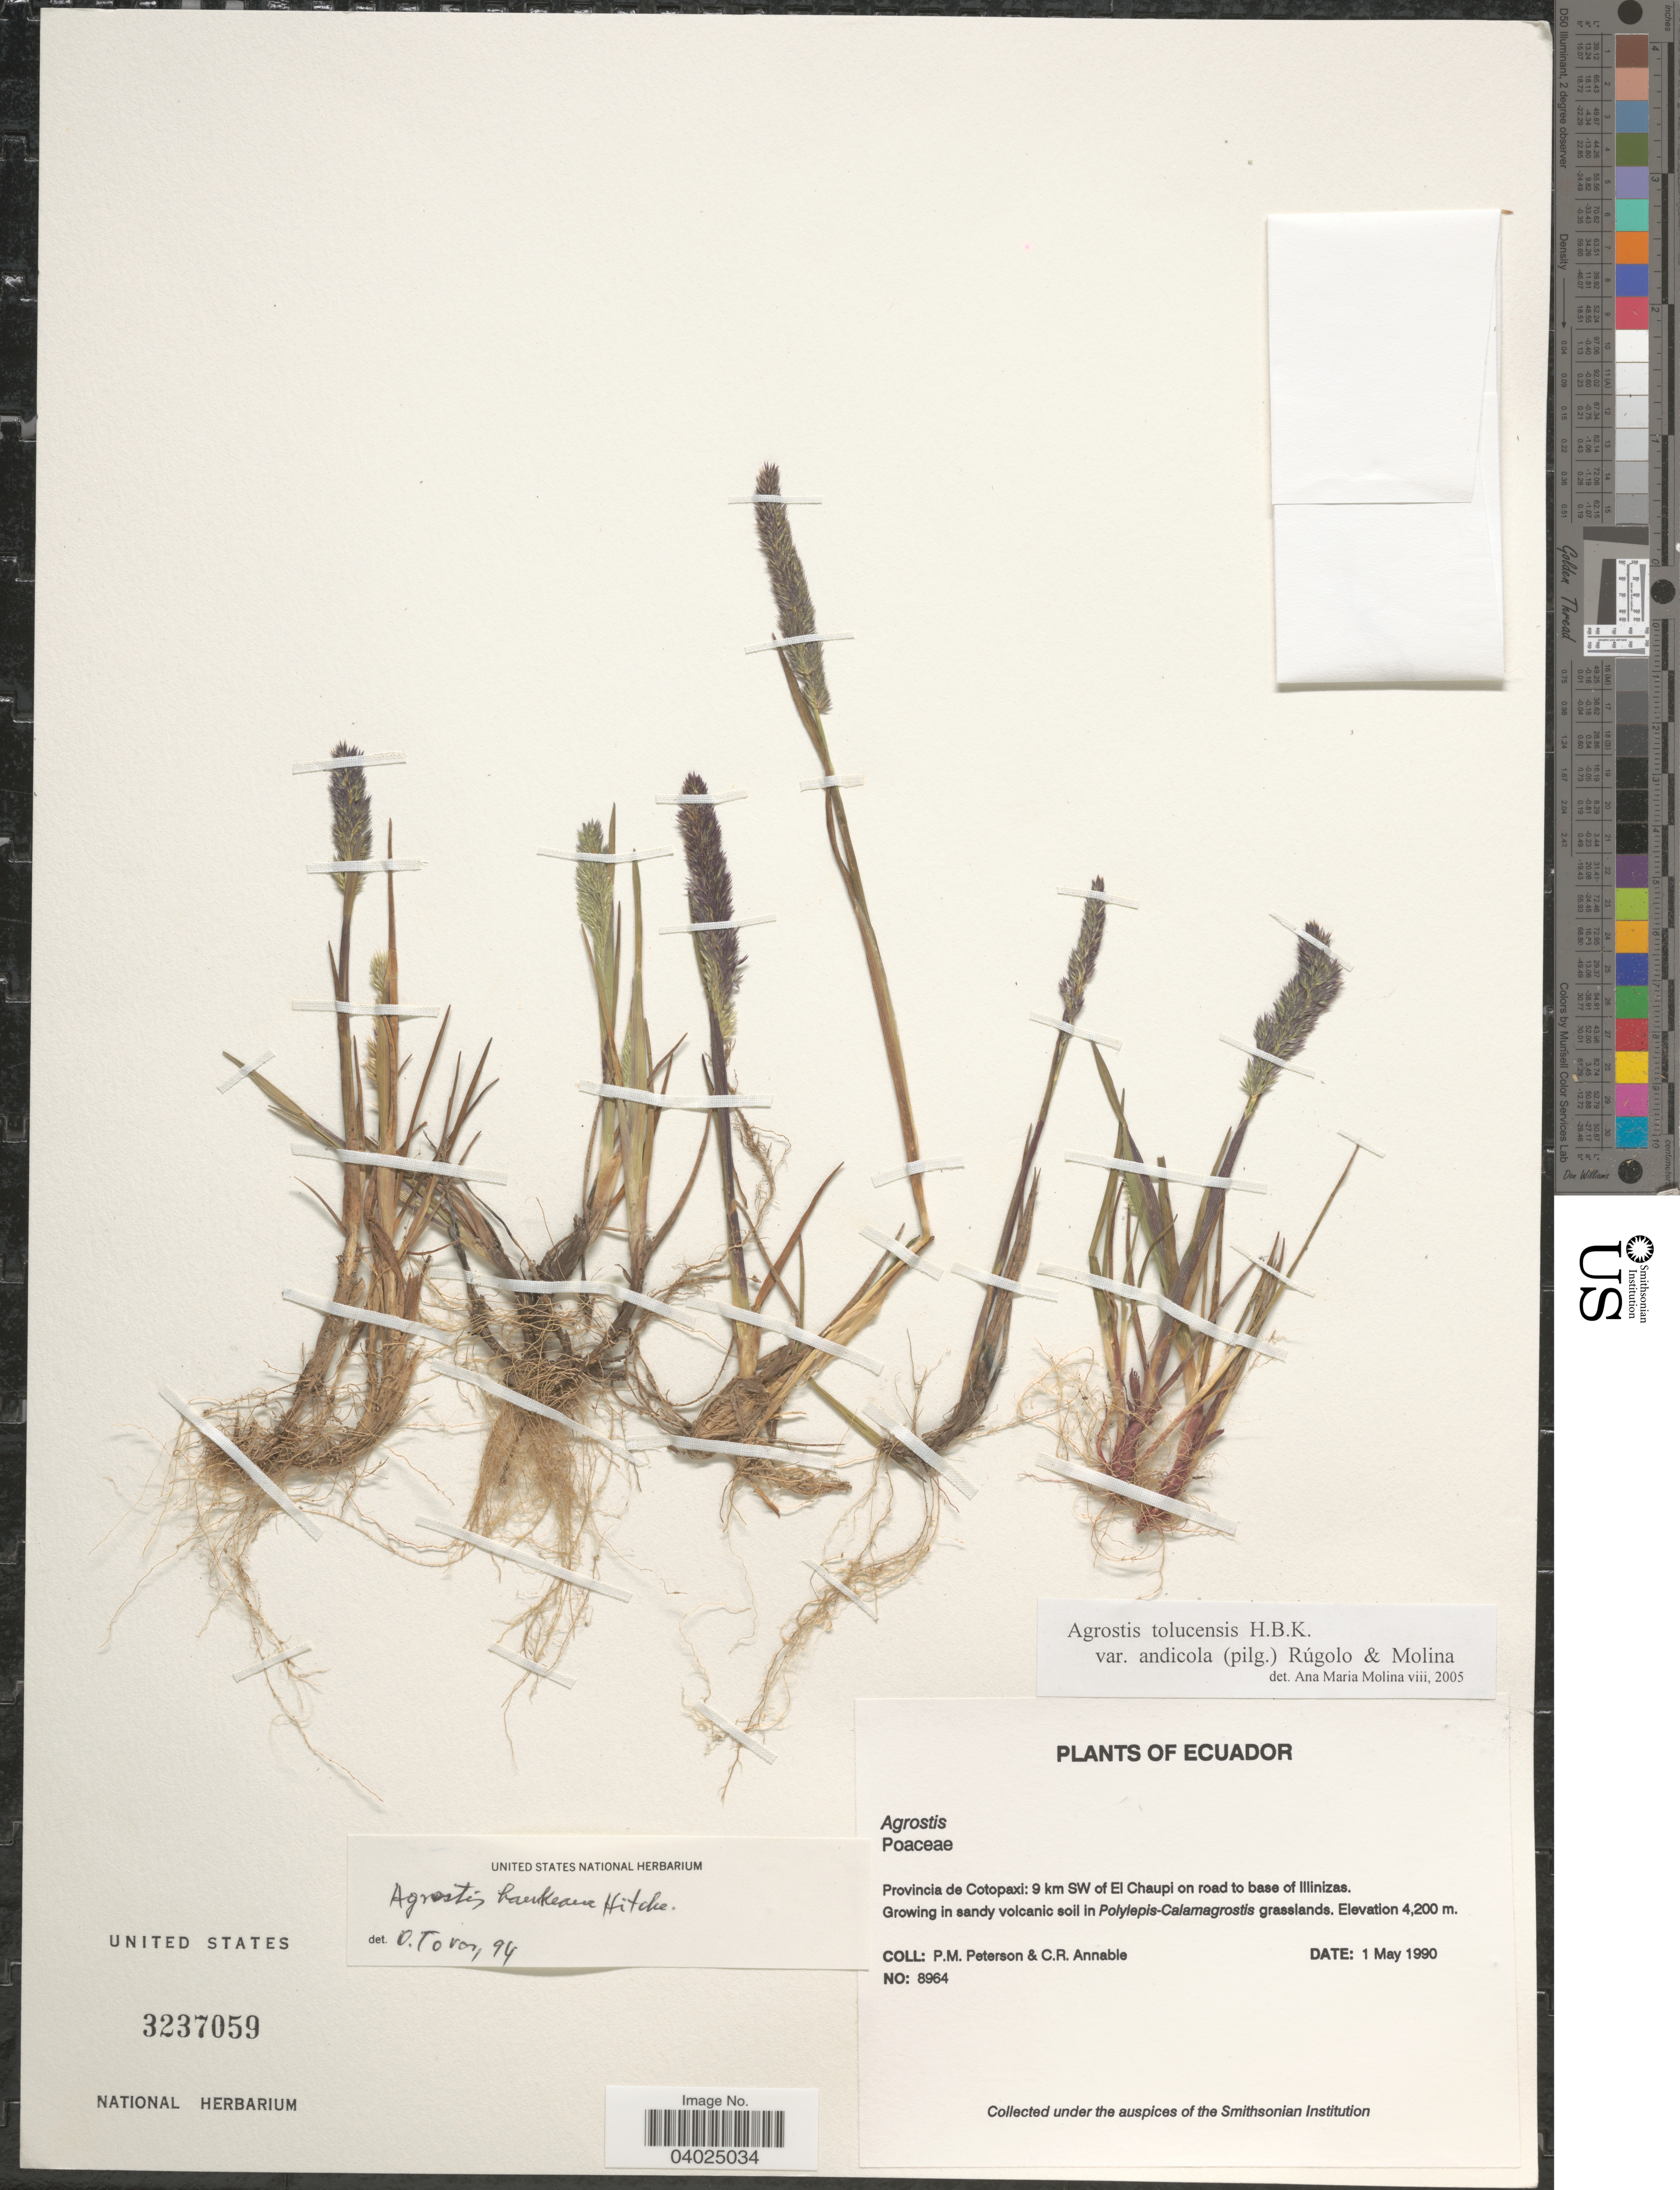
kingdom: Plantae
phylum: Tracheophyta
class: Liliopsida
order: Poales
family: Poaceae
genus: Agrostis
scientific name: Agrostis tolucensis var. andicola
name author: (Pilg.) Rúgolo & A.M. Molina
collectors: P. M. Peterson & C. R. Annable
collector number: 8964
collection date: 1990-05-01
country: Ecuador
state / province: Cotopaxi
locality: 9 km SW of El Chaupi on road to base of Illinizas.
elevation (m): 4200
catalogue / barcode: US 3237059